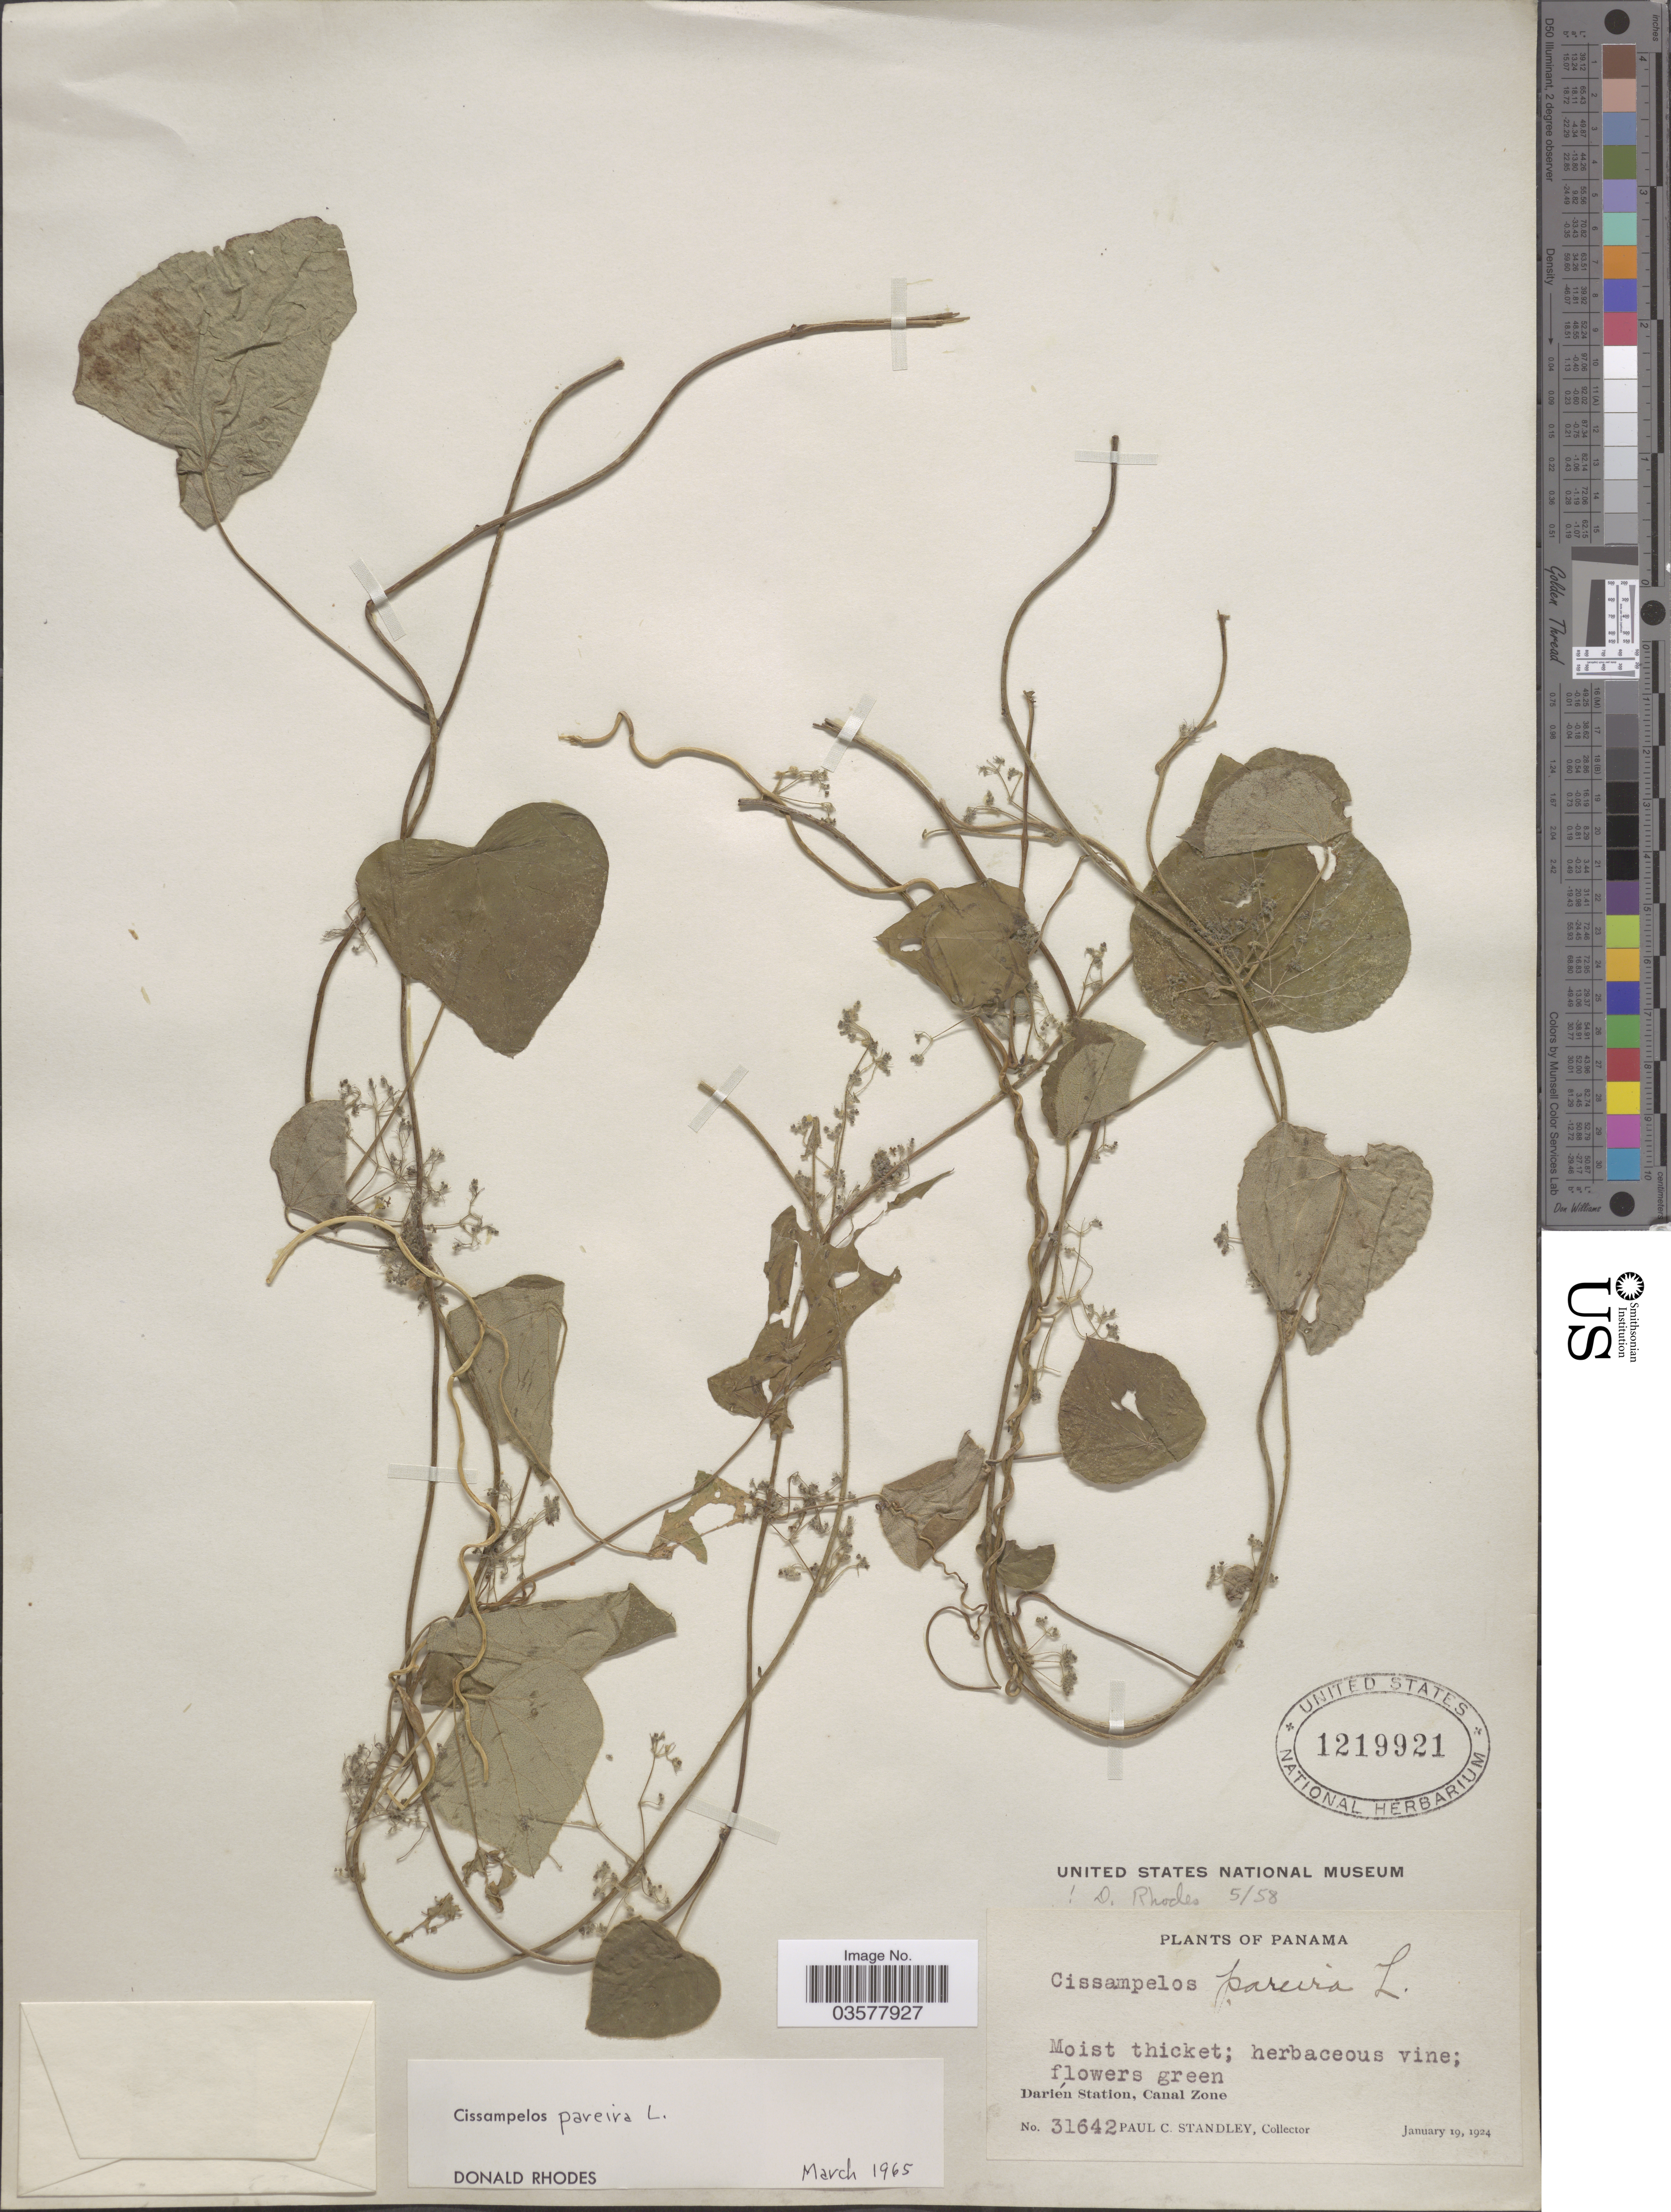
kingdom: Plantae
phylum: Tracheophyta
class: Magnoliopsida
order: Ranunculales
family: Menispermaceae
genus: Cissampelos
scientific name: Cissampelos pareira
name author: L.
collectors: P. C. Standley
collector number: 31642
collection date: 1924-01-19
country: Panama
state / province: Darien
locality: Darién Station, Canal Zone.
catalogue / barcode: US 1219921